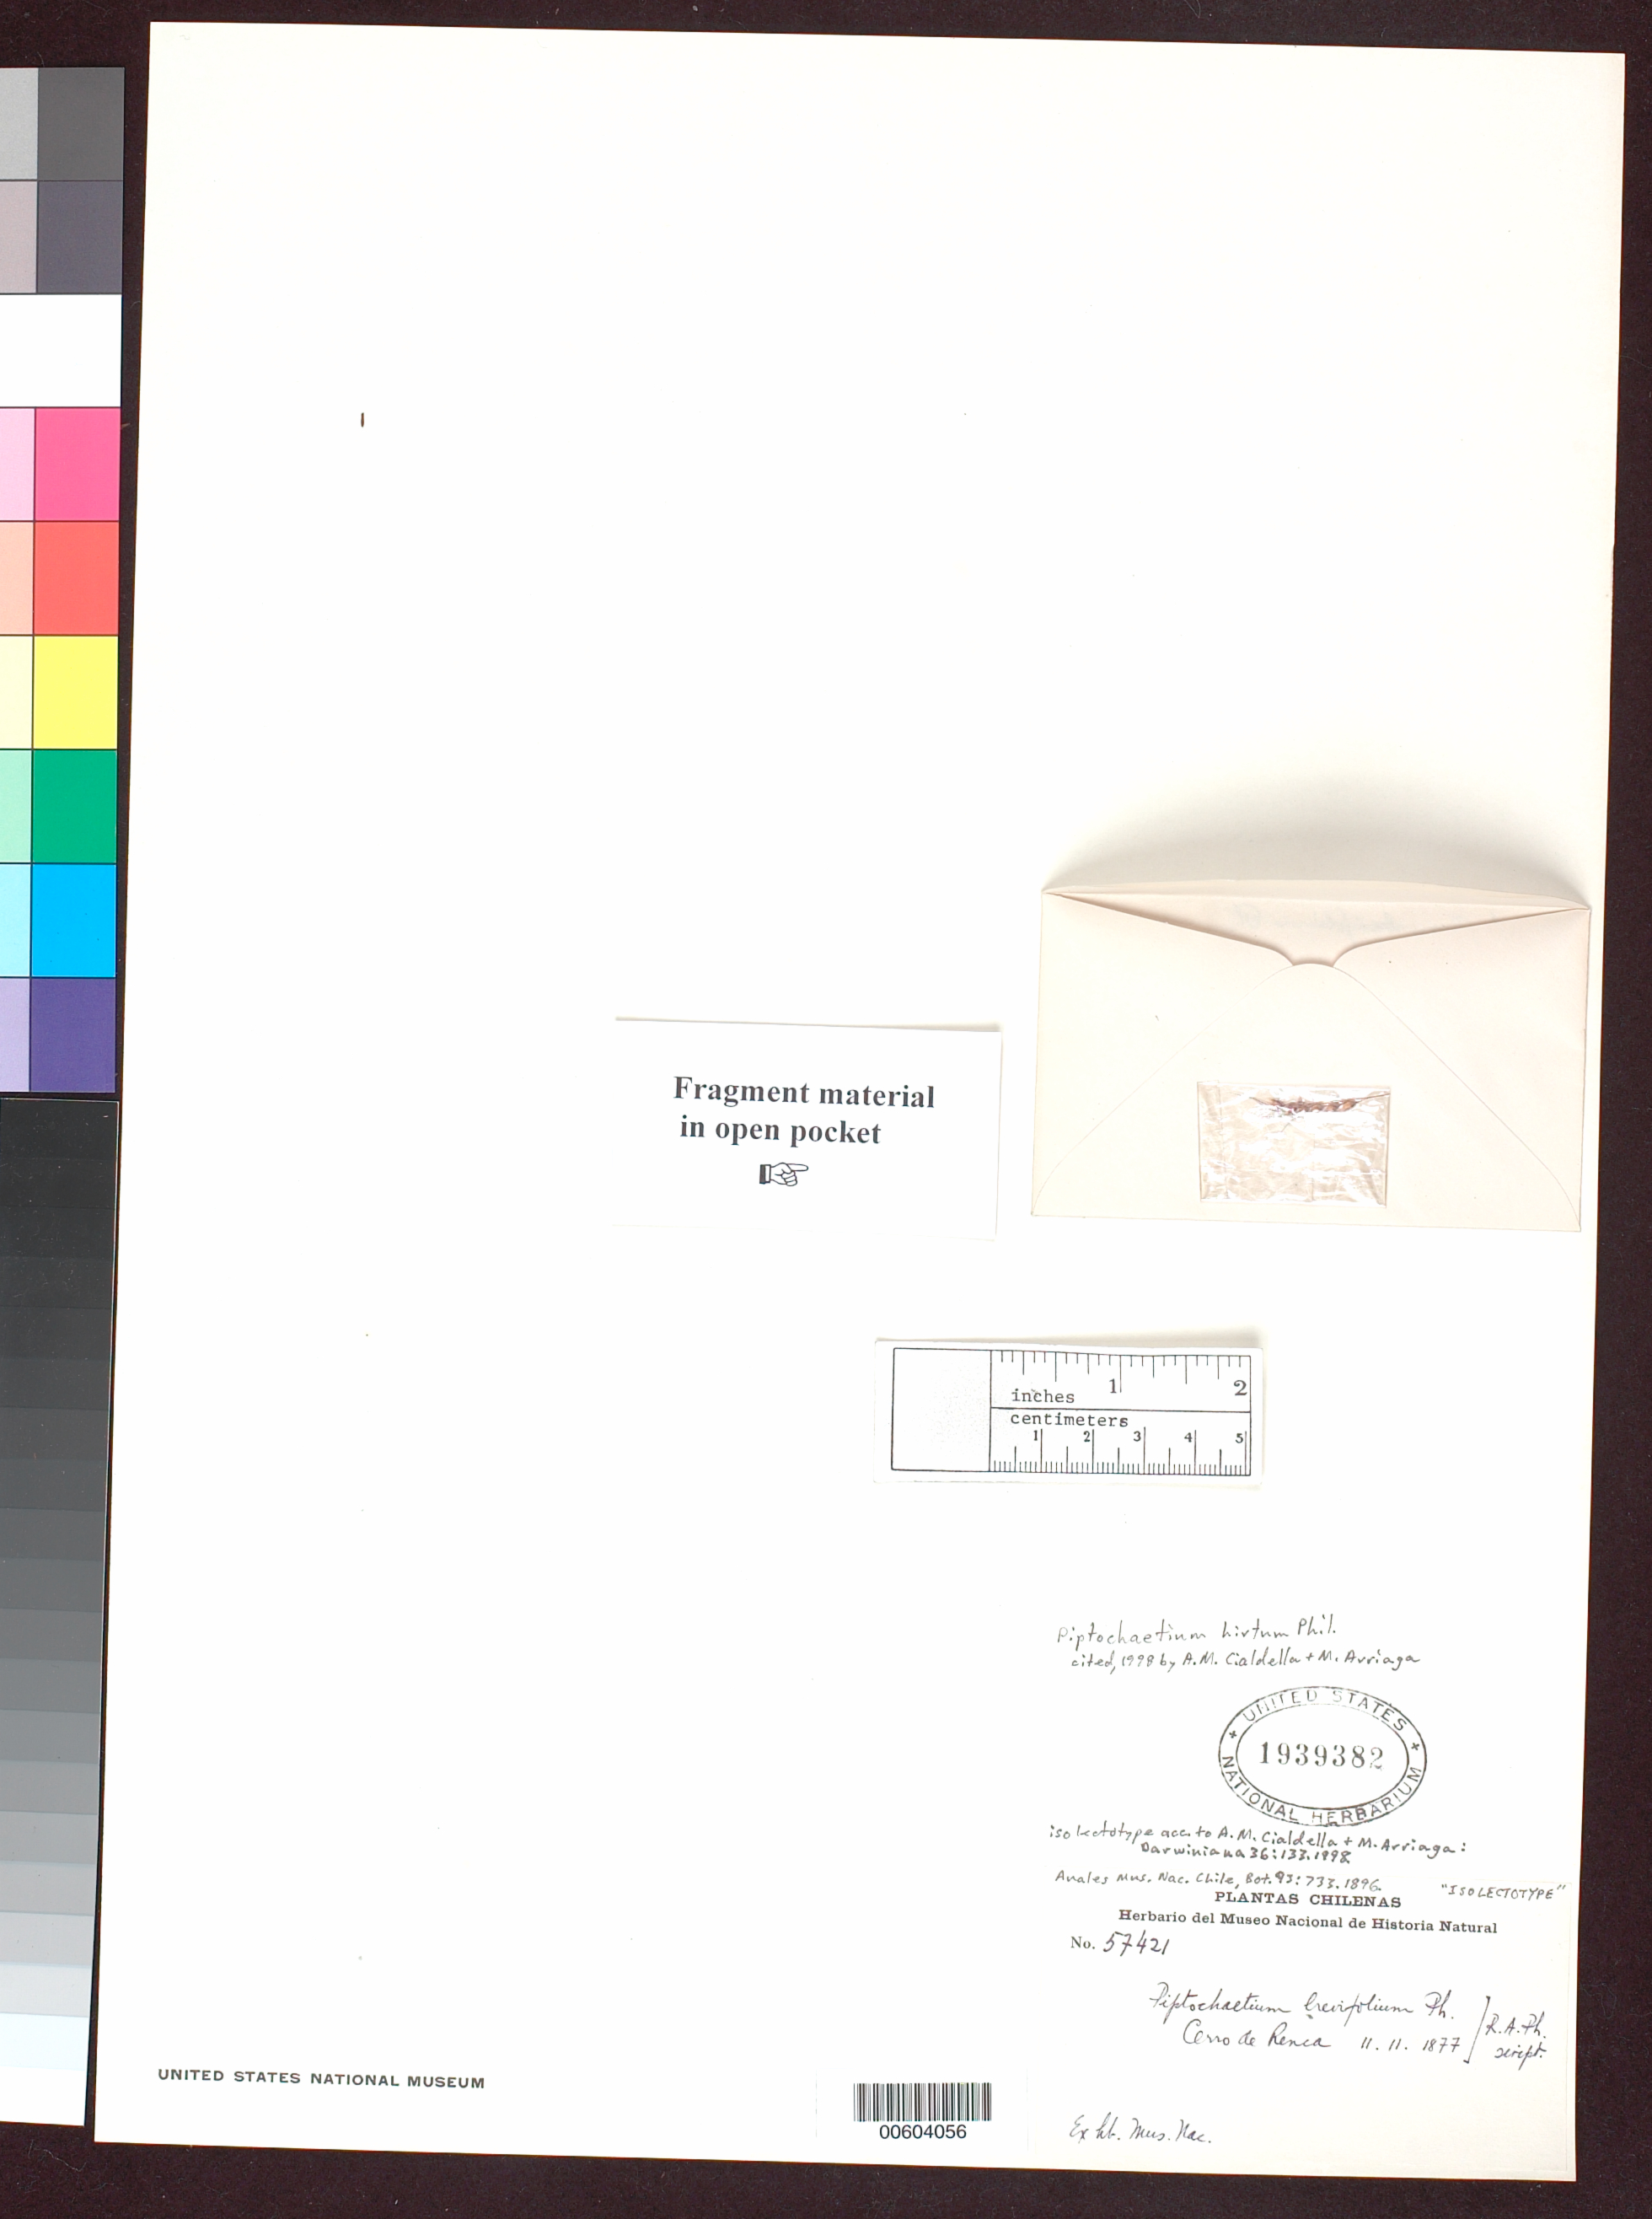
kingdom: Plantae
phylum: Tracheophyta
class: Liliopsida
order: Poales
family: Poaceae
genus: Piptochaetium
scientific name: Piptochaetium brevifolium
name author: Phil.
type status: Isolectotype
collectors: R. A. Philippi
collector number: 57421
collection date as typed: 02 Feb 1877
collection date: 1877-02-02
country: Chile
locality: Cerri de Renca.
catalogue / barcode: US 1939382